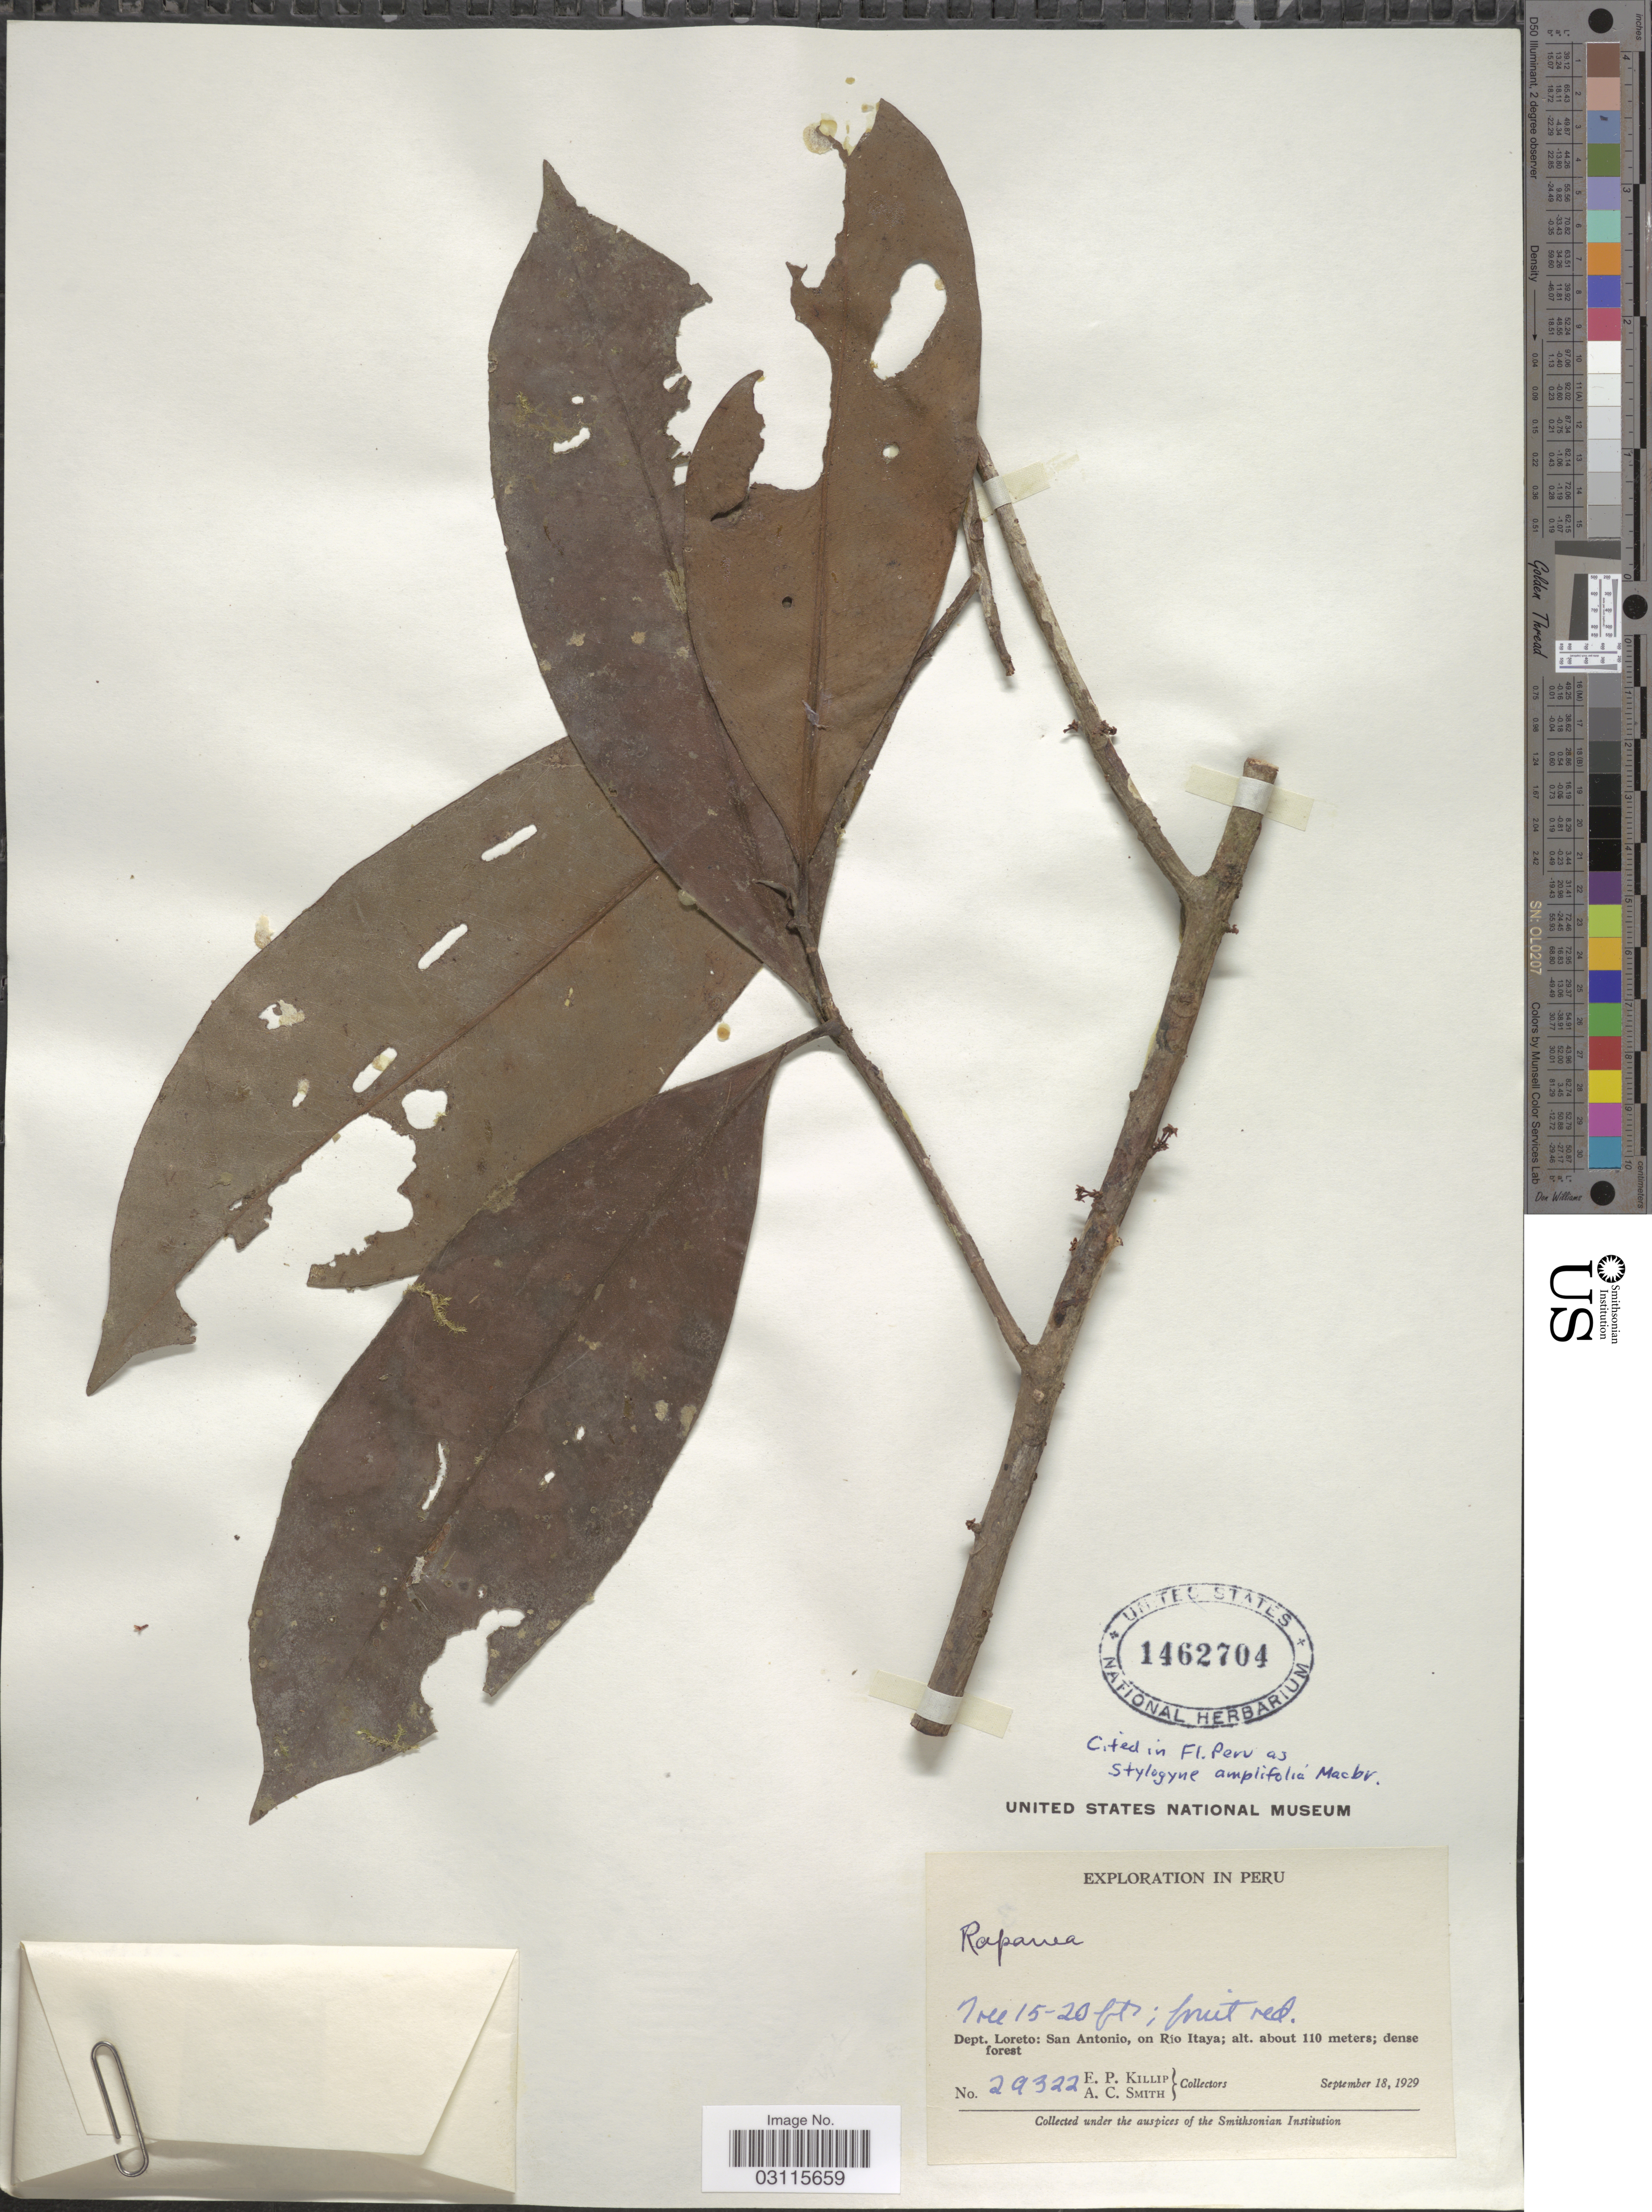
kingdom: Plantae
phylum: Tracheophyta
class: Magnoliopsida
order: Ericales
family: Primulaceae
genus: Stylogyne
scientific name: Stylogyne amplifolia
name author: J.F. Macbr.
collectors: E. P. Killip & A. C. Smith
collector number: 29322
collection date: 1929-09-18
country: Peru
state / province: Loreto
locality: Dept. Loreto: San Antonio, on Río Itaya.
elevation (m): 110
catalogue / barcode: US 1462704